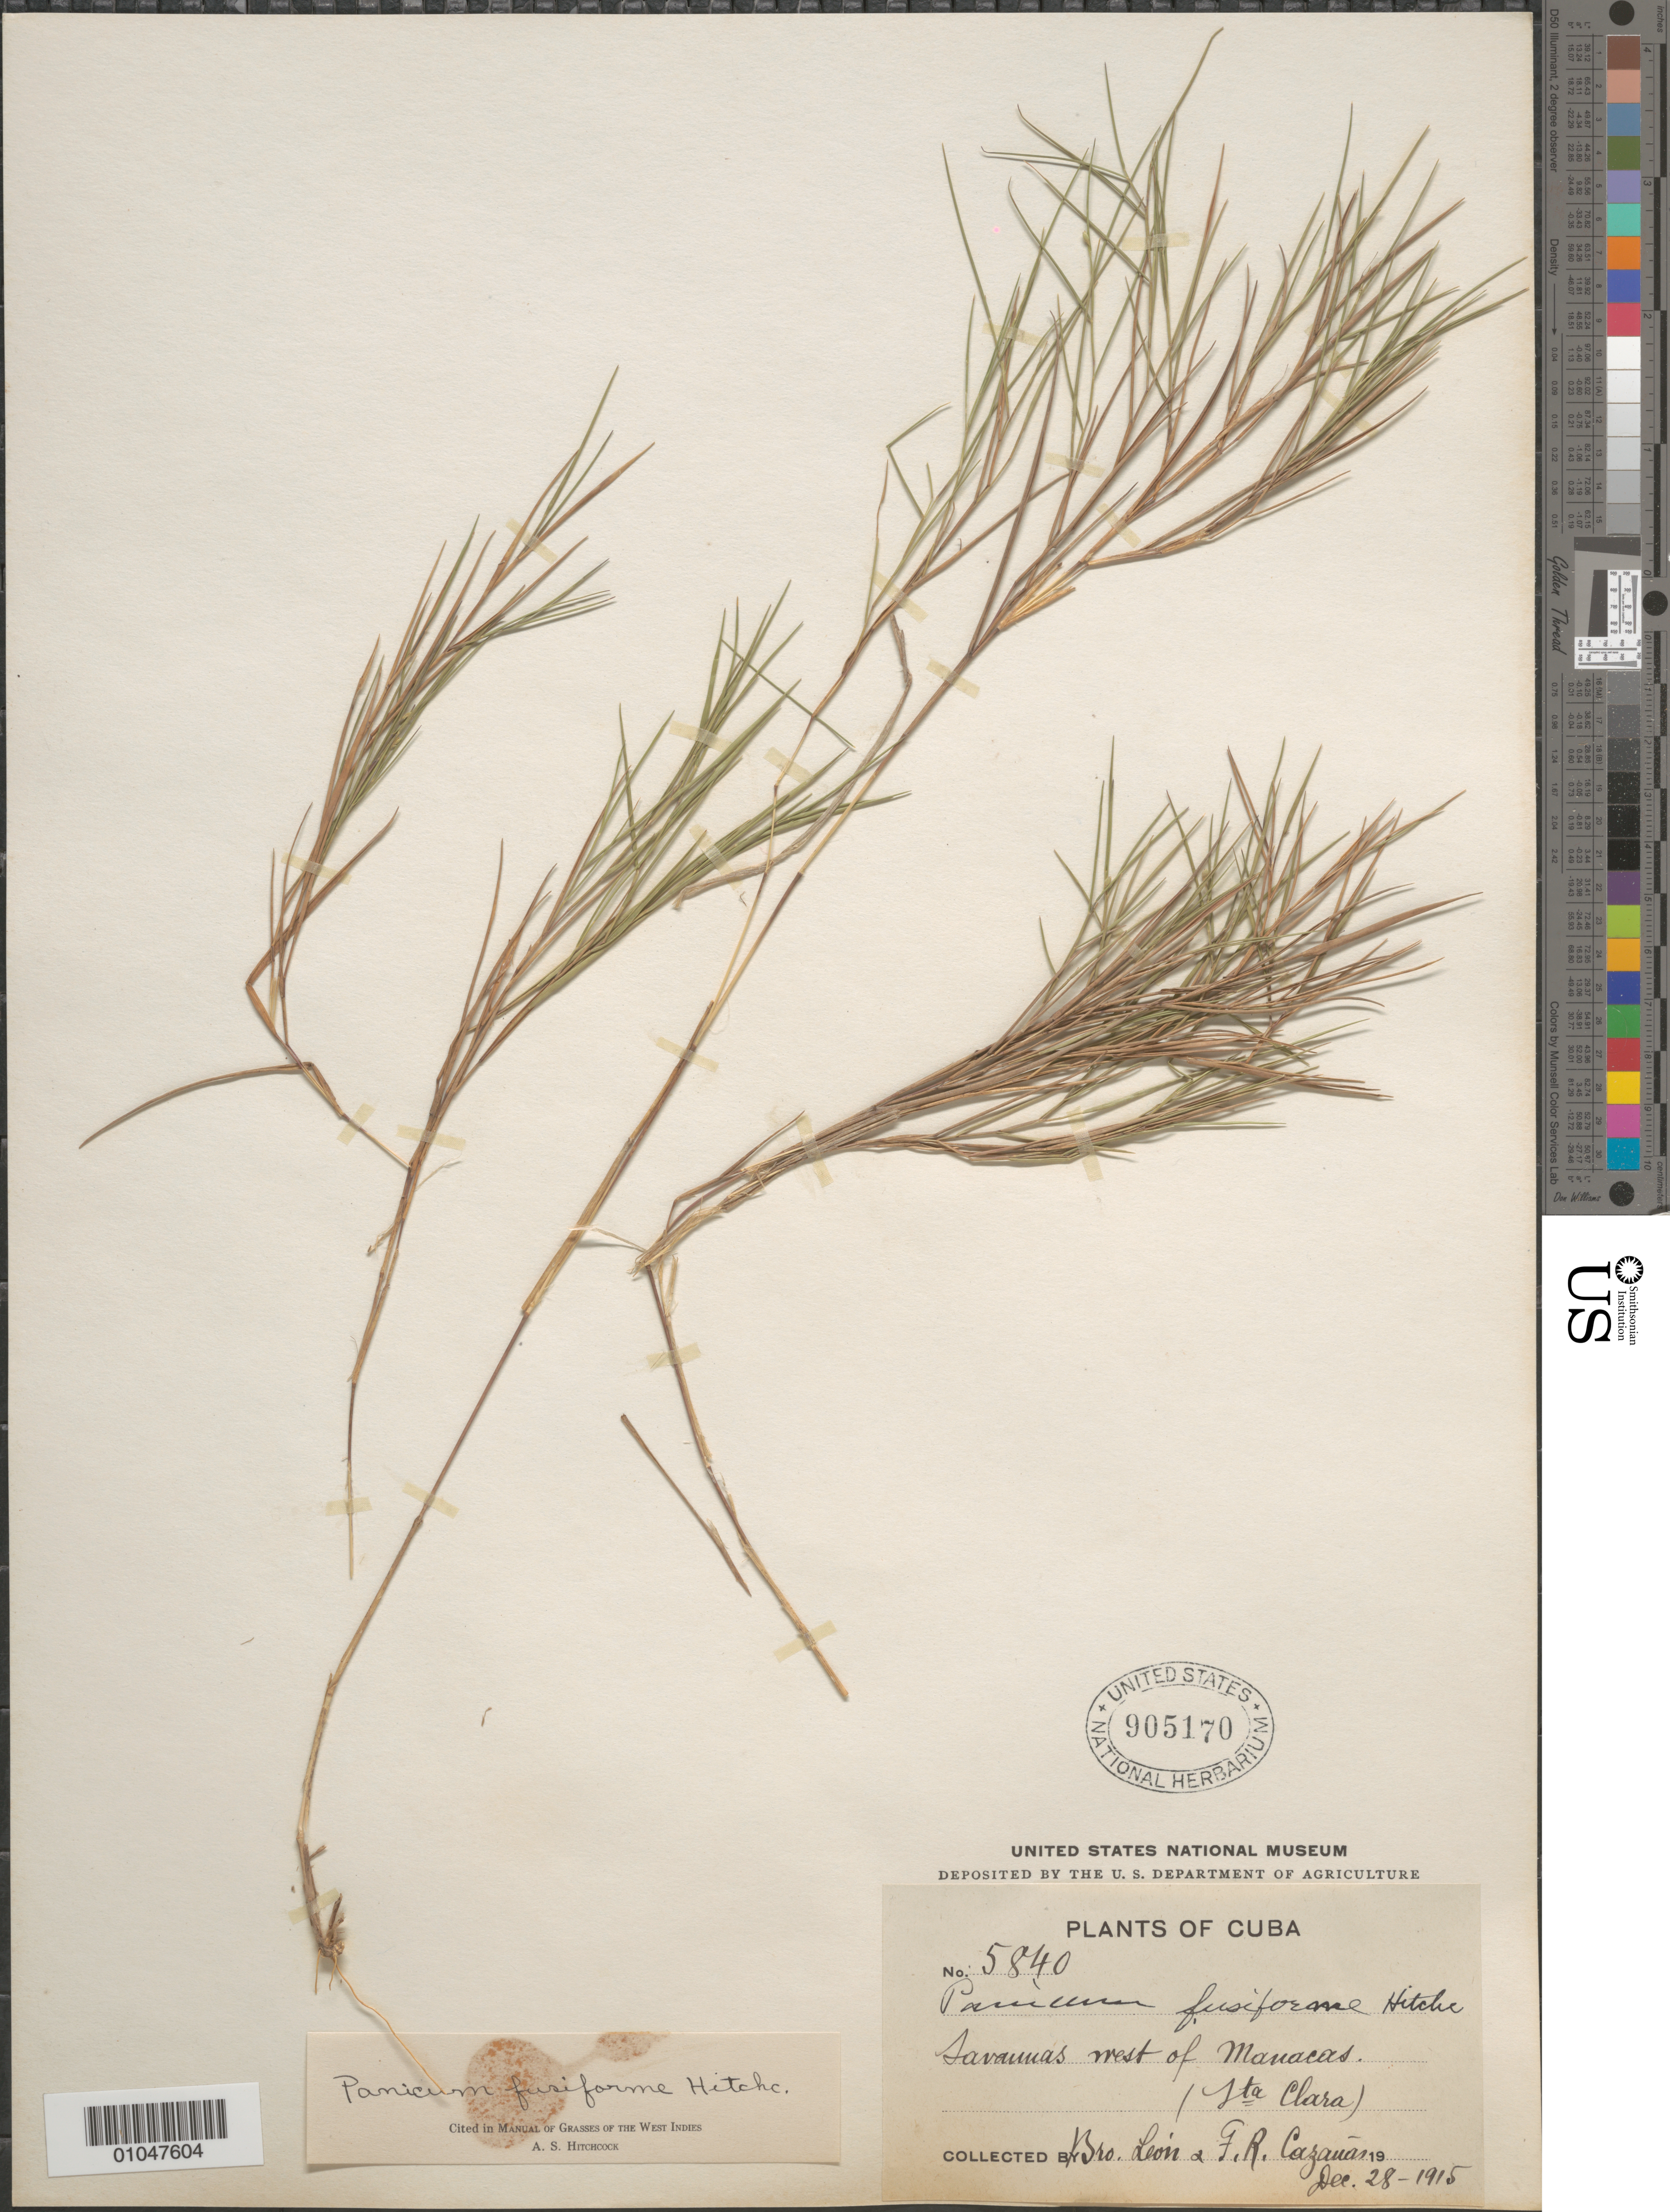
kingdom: Plantae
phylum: Tracheophyta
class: Liliopsida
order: Poales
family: Poaceae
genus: Panicum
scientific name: Panicum fusiforme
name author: Hitchc.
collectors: Bro. León & F. Cazauas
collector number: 5840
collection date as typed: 28 Dec 1915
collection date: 1915-12-28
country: Cuba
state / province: Villa Clara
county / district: Santa Clara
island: Cuba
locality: Savannas W of Manacas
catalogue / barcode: US 905170